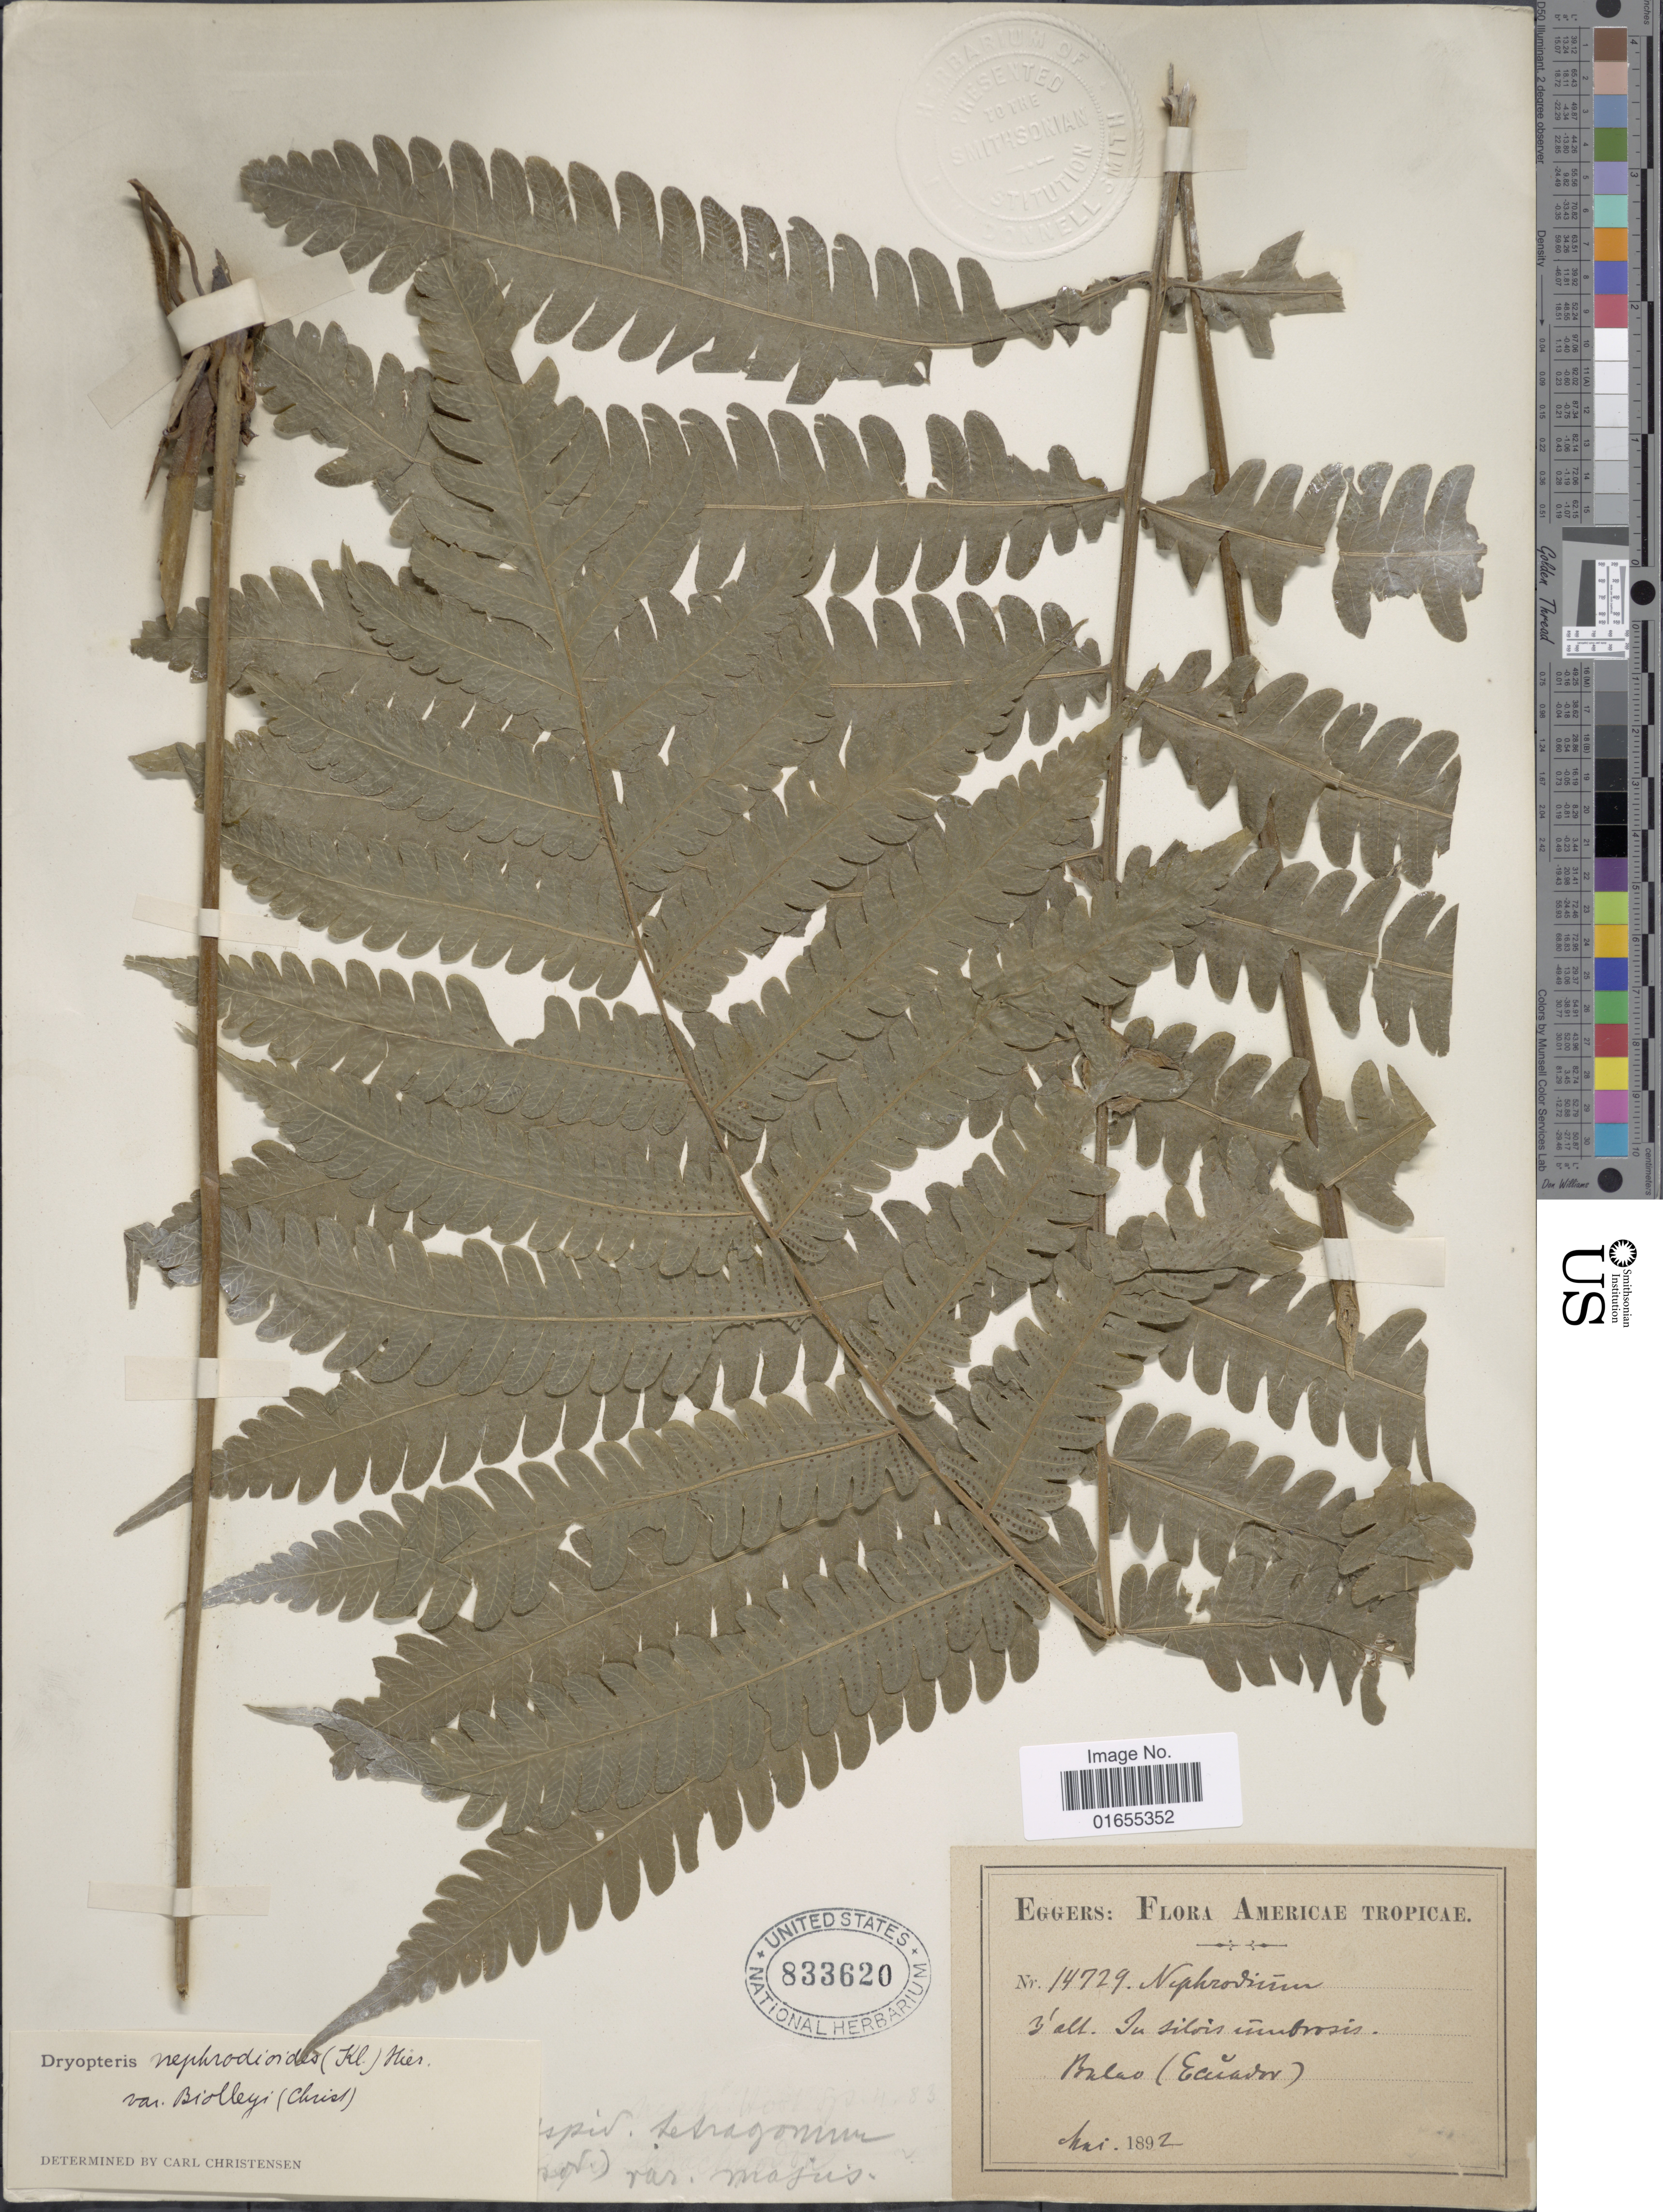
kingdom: Plantae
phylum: Tracheophyta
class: Polypodiopsida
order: Polypodiales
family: Thelypteridaceae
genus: Goniopteris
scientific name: Goniopteris biolleyi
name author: (C. Chr.) Pic. Serm.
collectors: -. Eggers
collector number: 14729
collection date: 1892-05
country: Ecuador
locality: In silvis umbrosis, Balao.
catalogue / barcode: US 833620